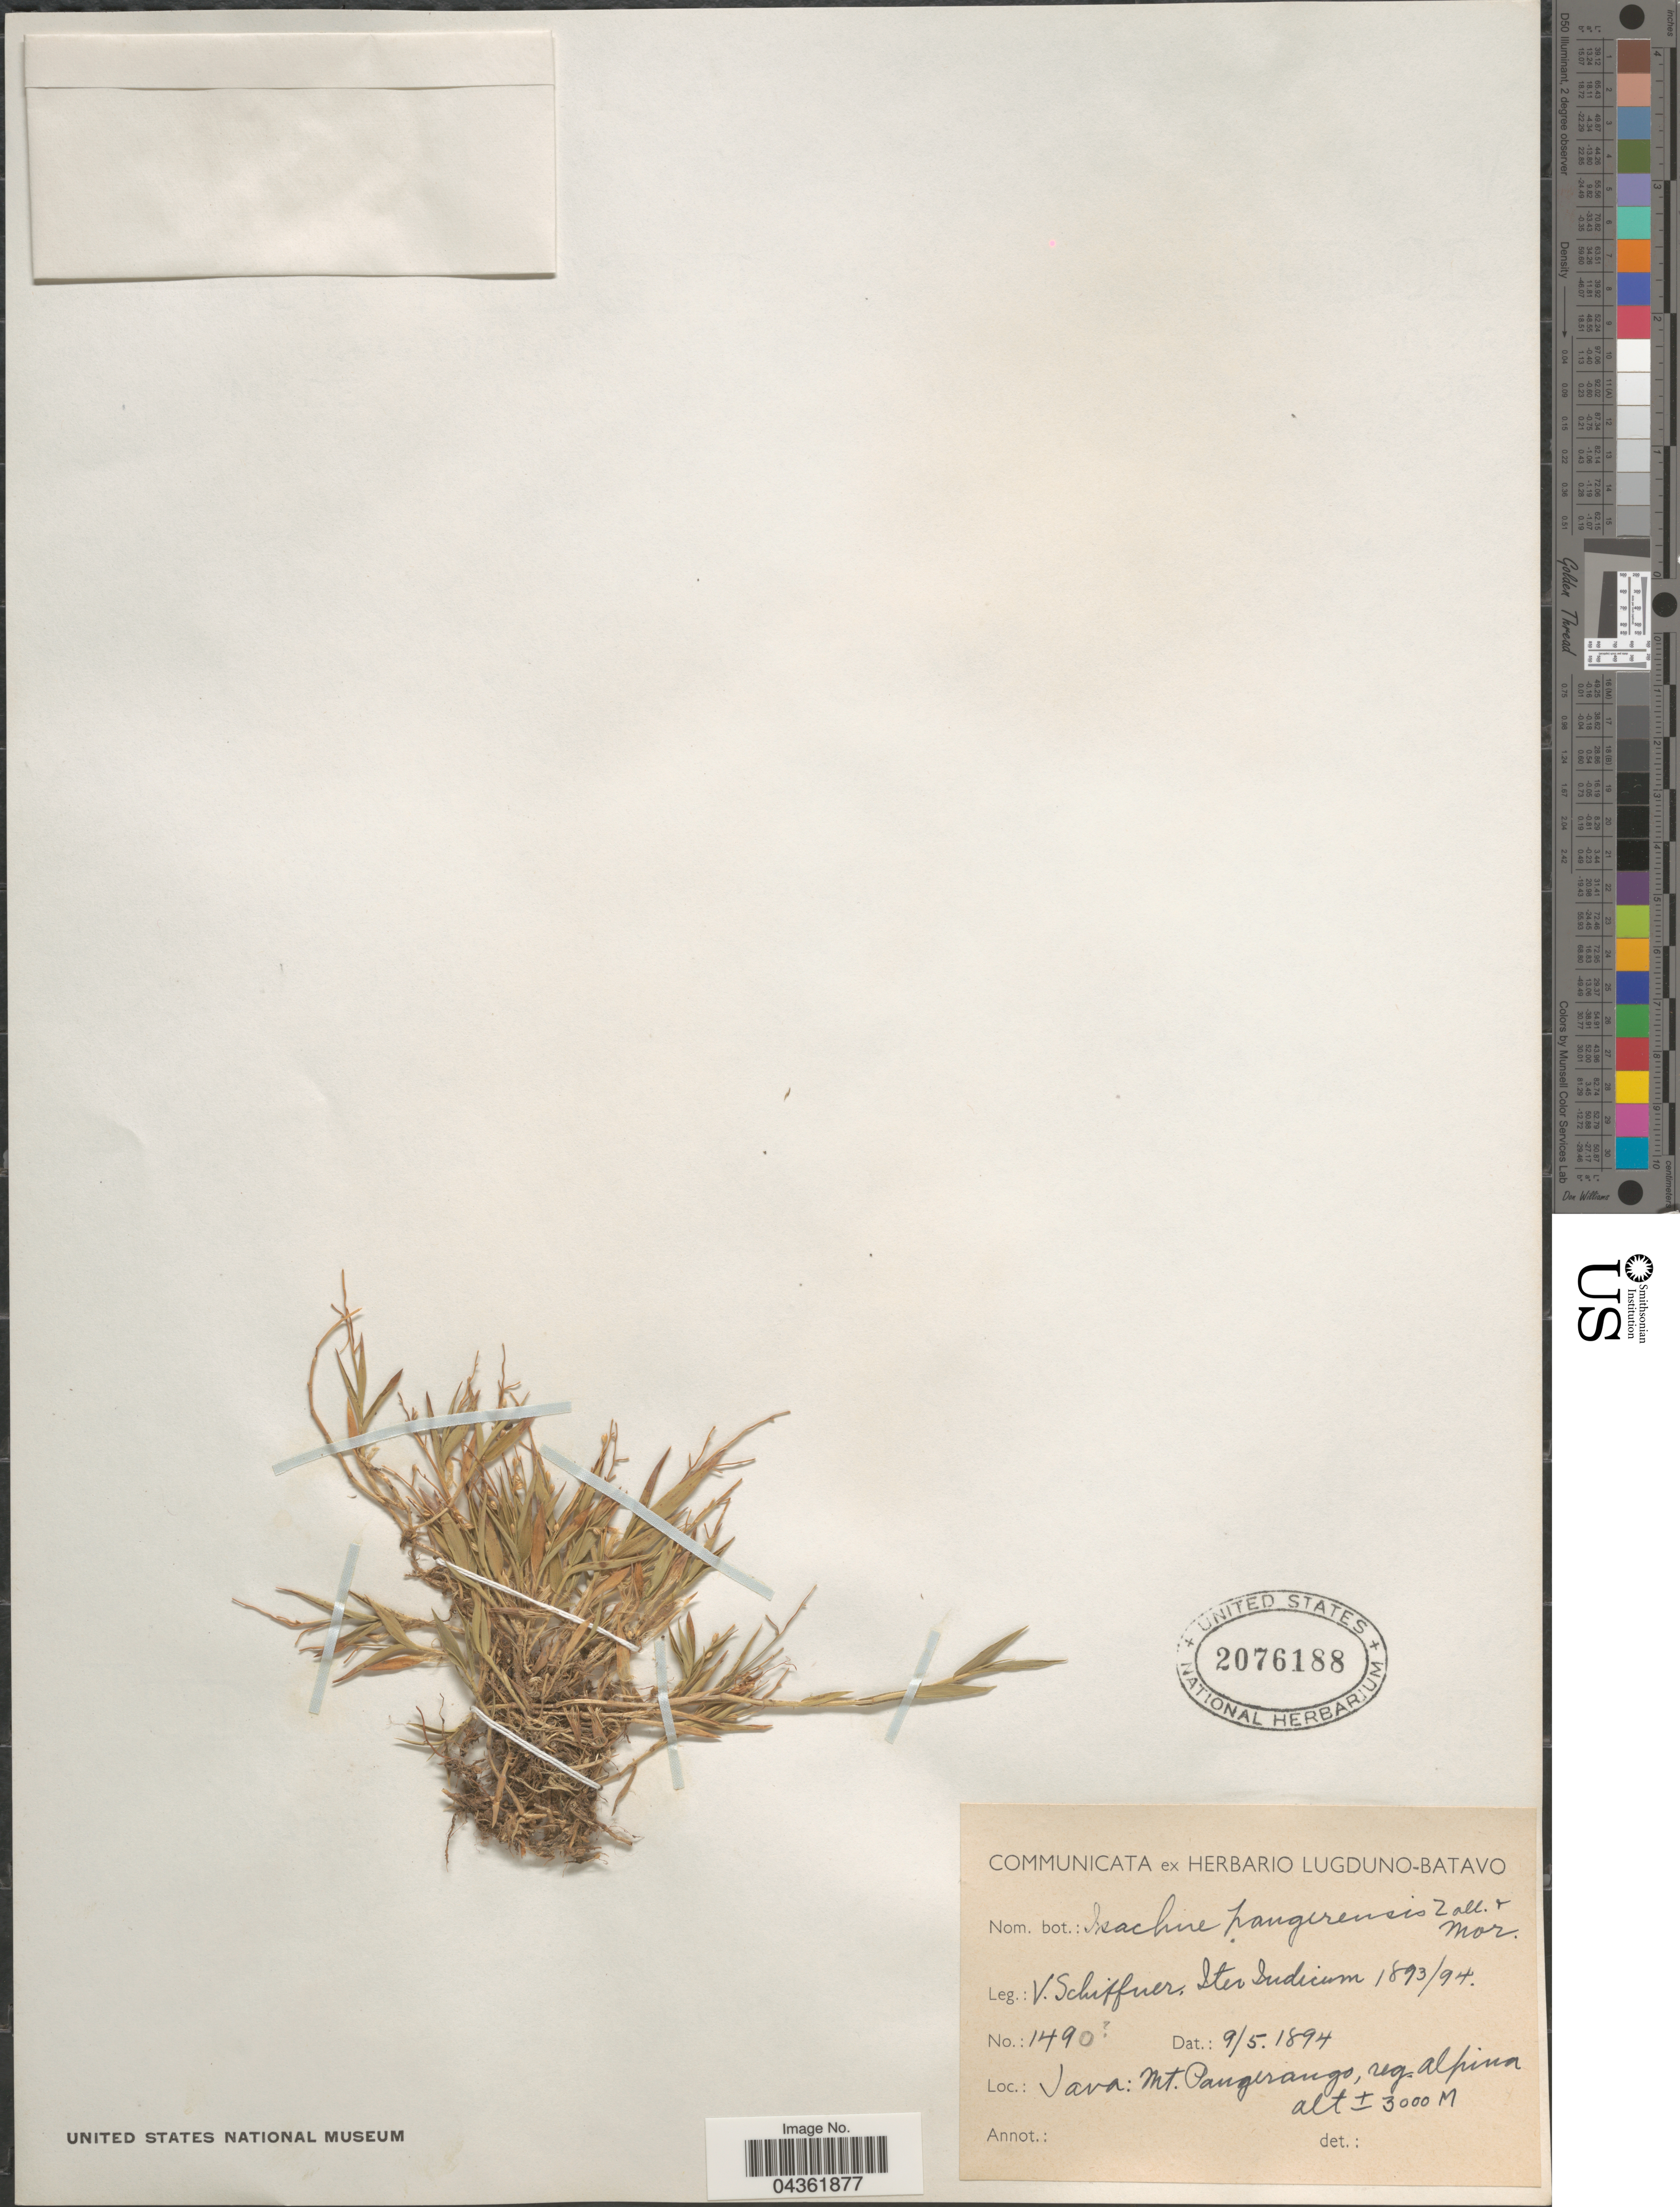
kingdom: Plantae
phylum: Tracheophyta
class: Liliopsida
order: Poales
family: Poaceae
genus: Isachne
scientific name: Isachne pangerangensis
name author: Zoll. & Moritzi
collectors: V. Schiffner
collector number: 1490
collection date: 1894-05-09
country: Indonesia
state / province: Java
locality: Iter Indicum 1893/94. Mt. Pangerango, reg. Alpina.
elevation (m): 3000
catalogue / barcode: US 2076188